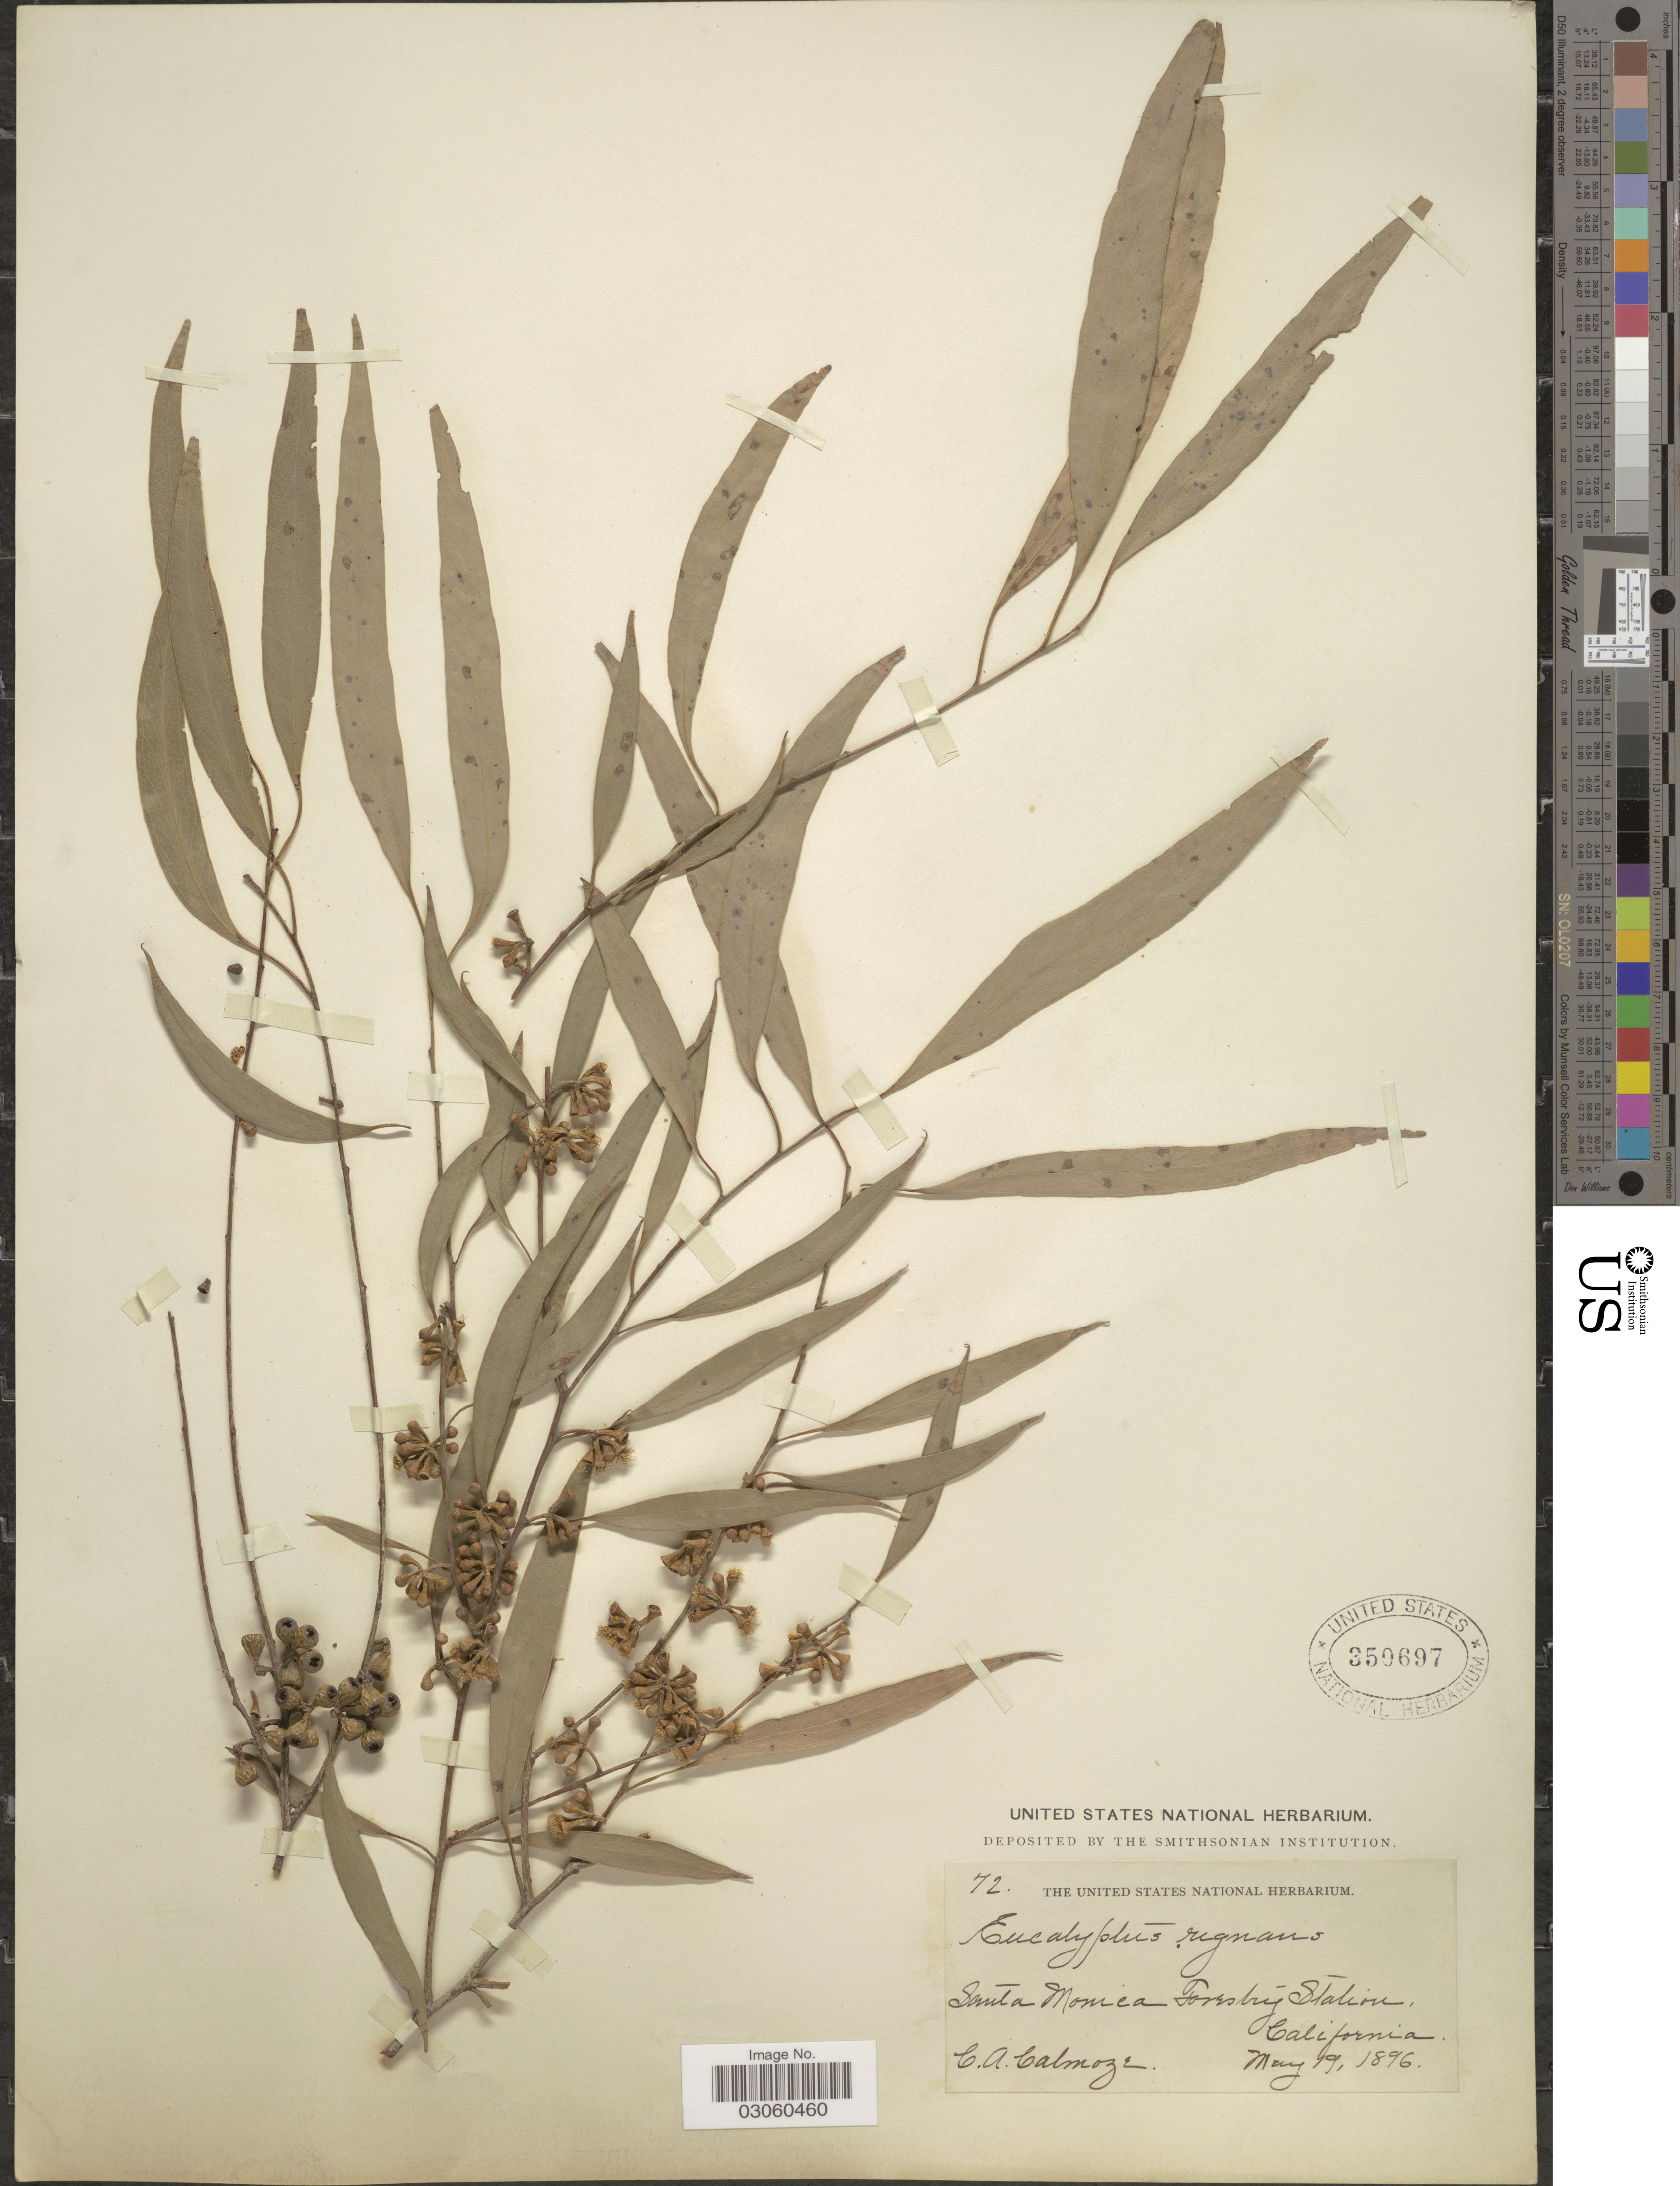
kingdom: Plantae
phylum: Tracheophyta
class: Magnoliopsida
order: Myrtales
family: Myrtaceae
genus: Eucalyptus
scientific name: Eucalyptus regnans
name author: F. Muell.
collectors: C.A. Calmoze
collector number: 72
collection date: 1896-05-19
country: United States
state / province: California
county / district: Los Angeles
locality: Santa Monica Forestry Station.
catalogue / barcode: US 350697